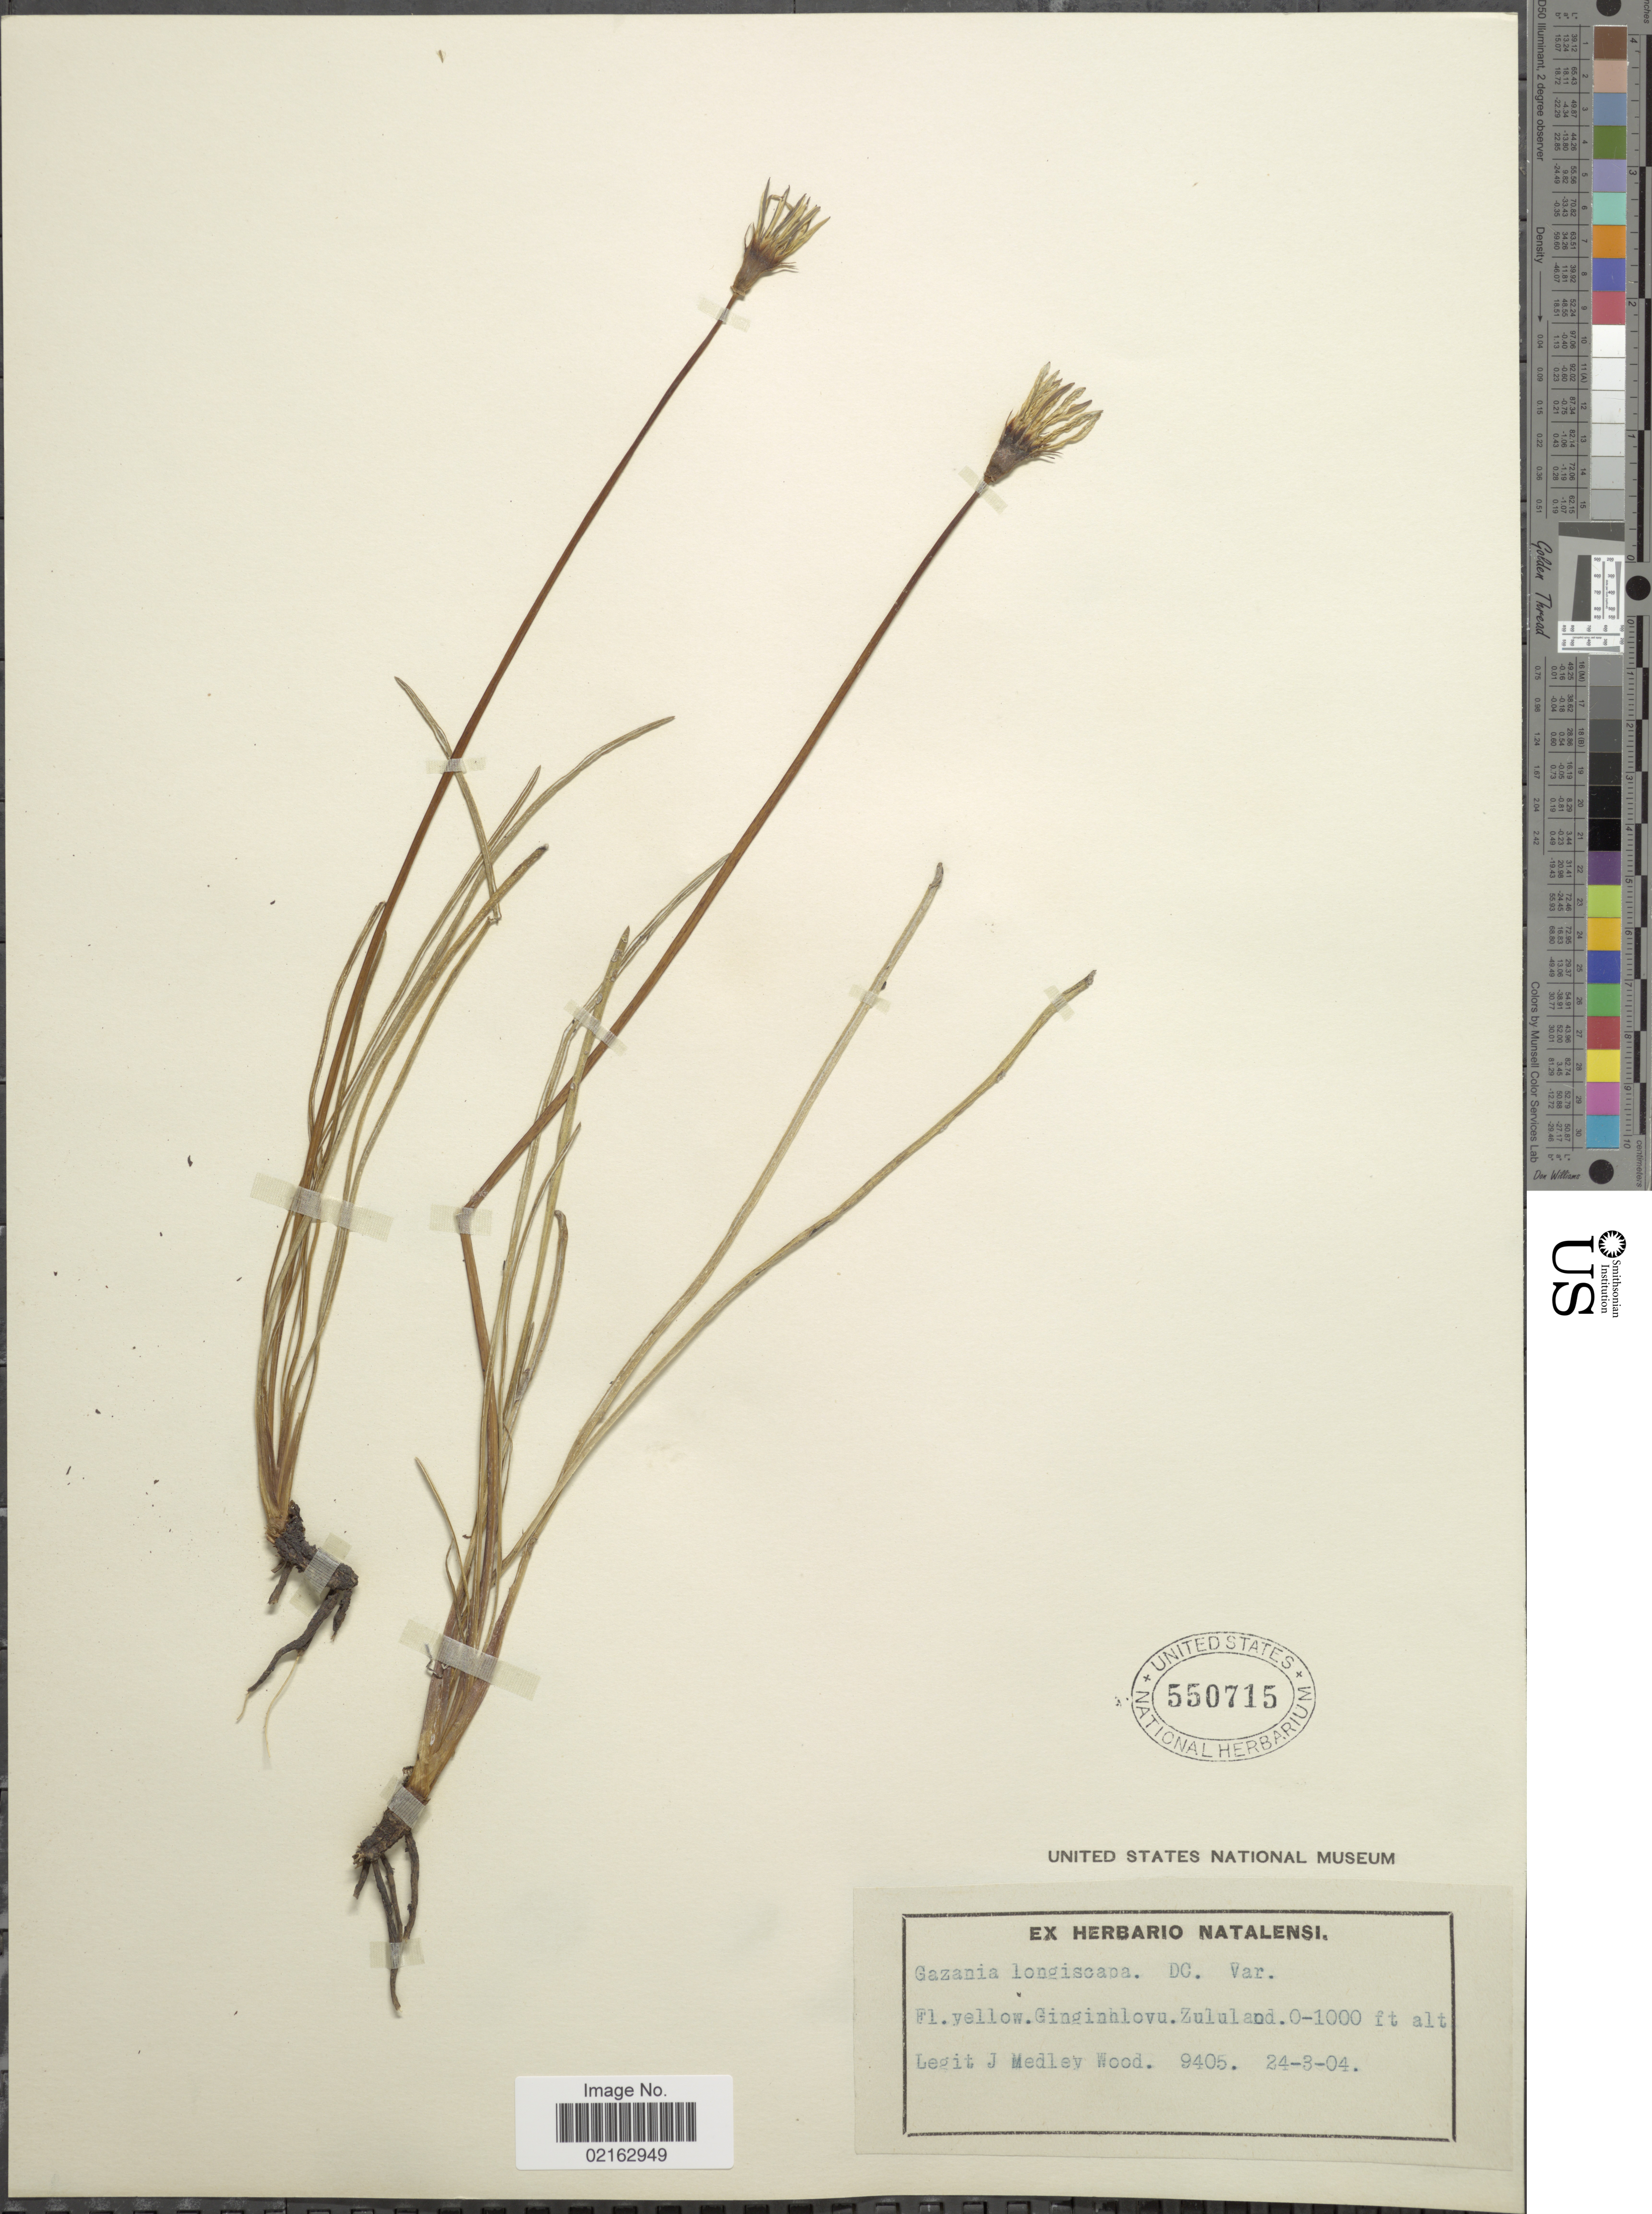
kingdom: Plantae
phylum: Tracheophyta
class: Magnoliopsida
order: Asterales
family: Asteraceae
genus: Gazania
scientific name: Gazania longiscapa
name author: DC.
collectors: J. Medley Wood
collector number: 9405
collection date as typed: Transcribed d/m/y: 24/3/04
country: South Africa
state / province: KwaZulu-Natal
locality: Ginginhlovu. Zululand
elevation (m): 0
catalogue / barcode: US 550715